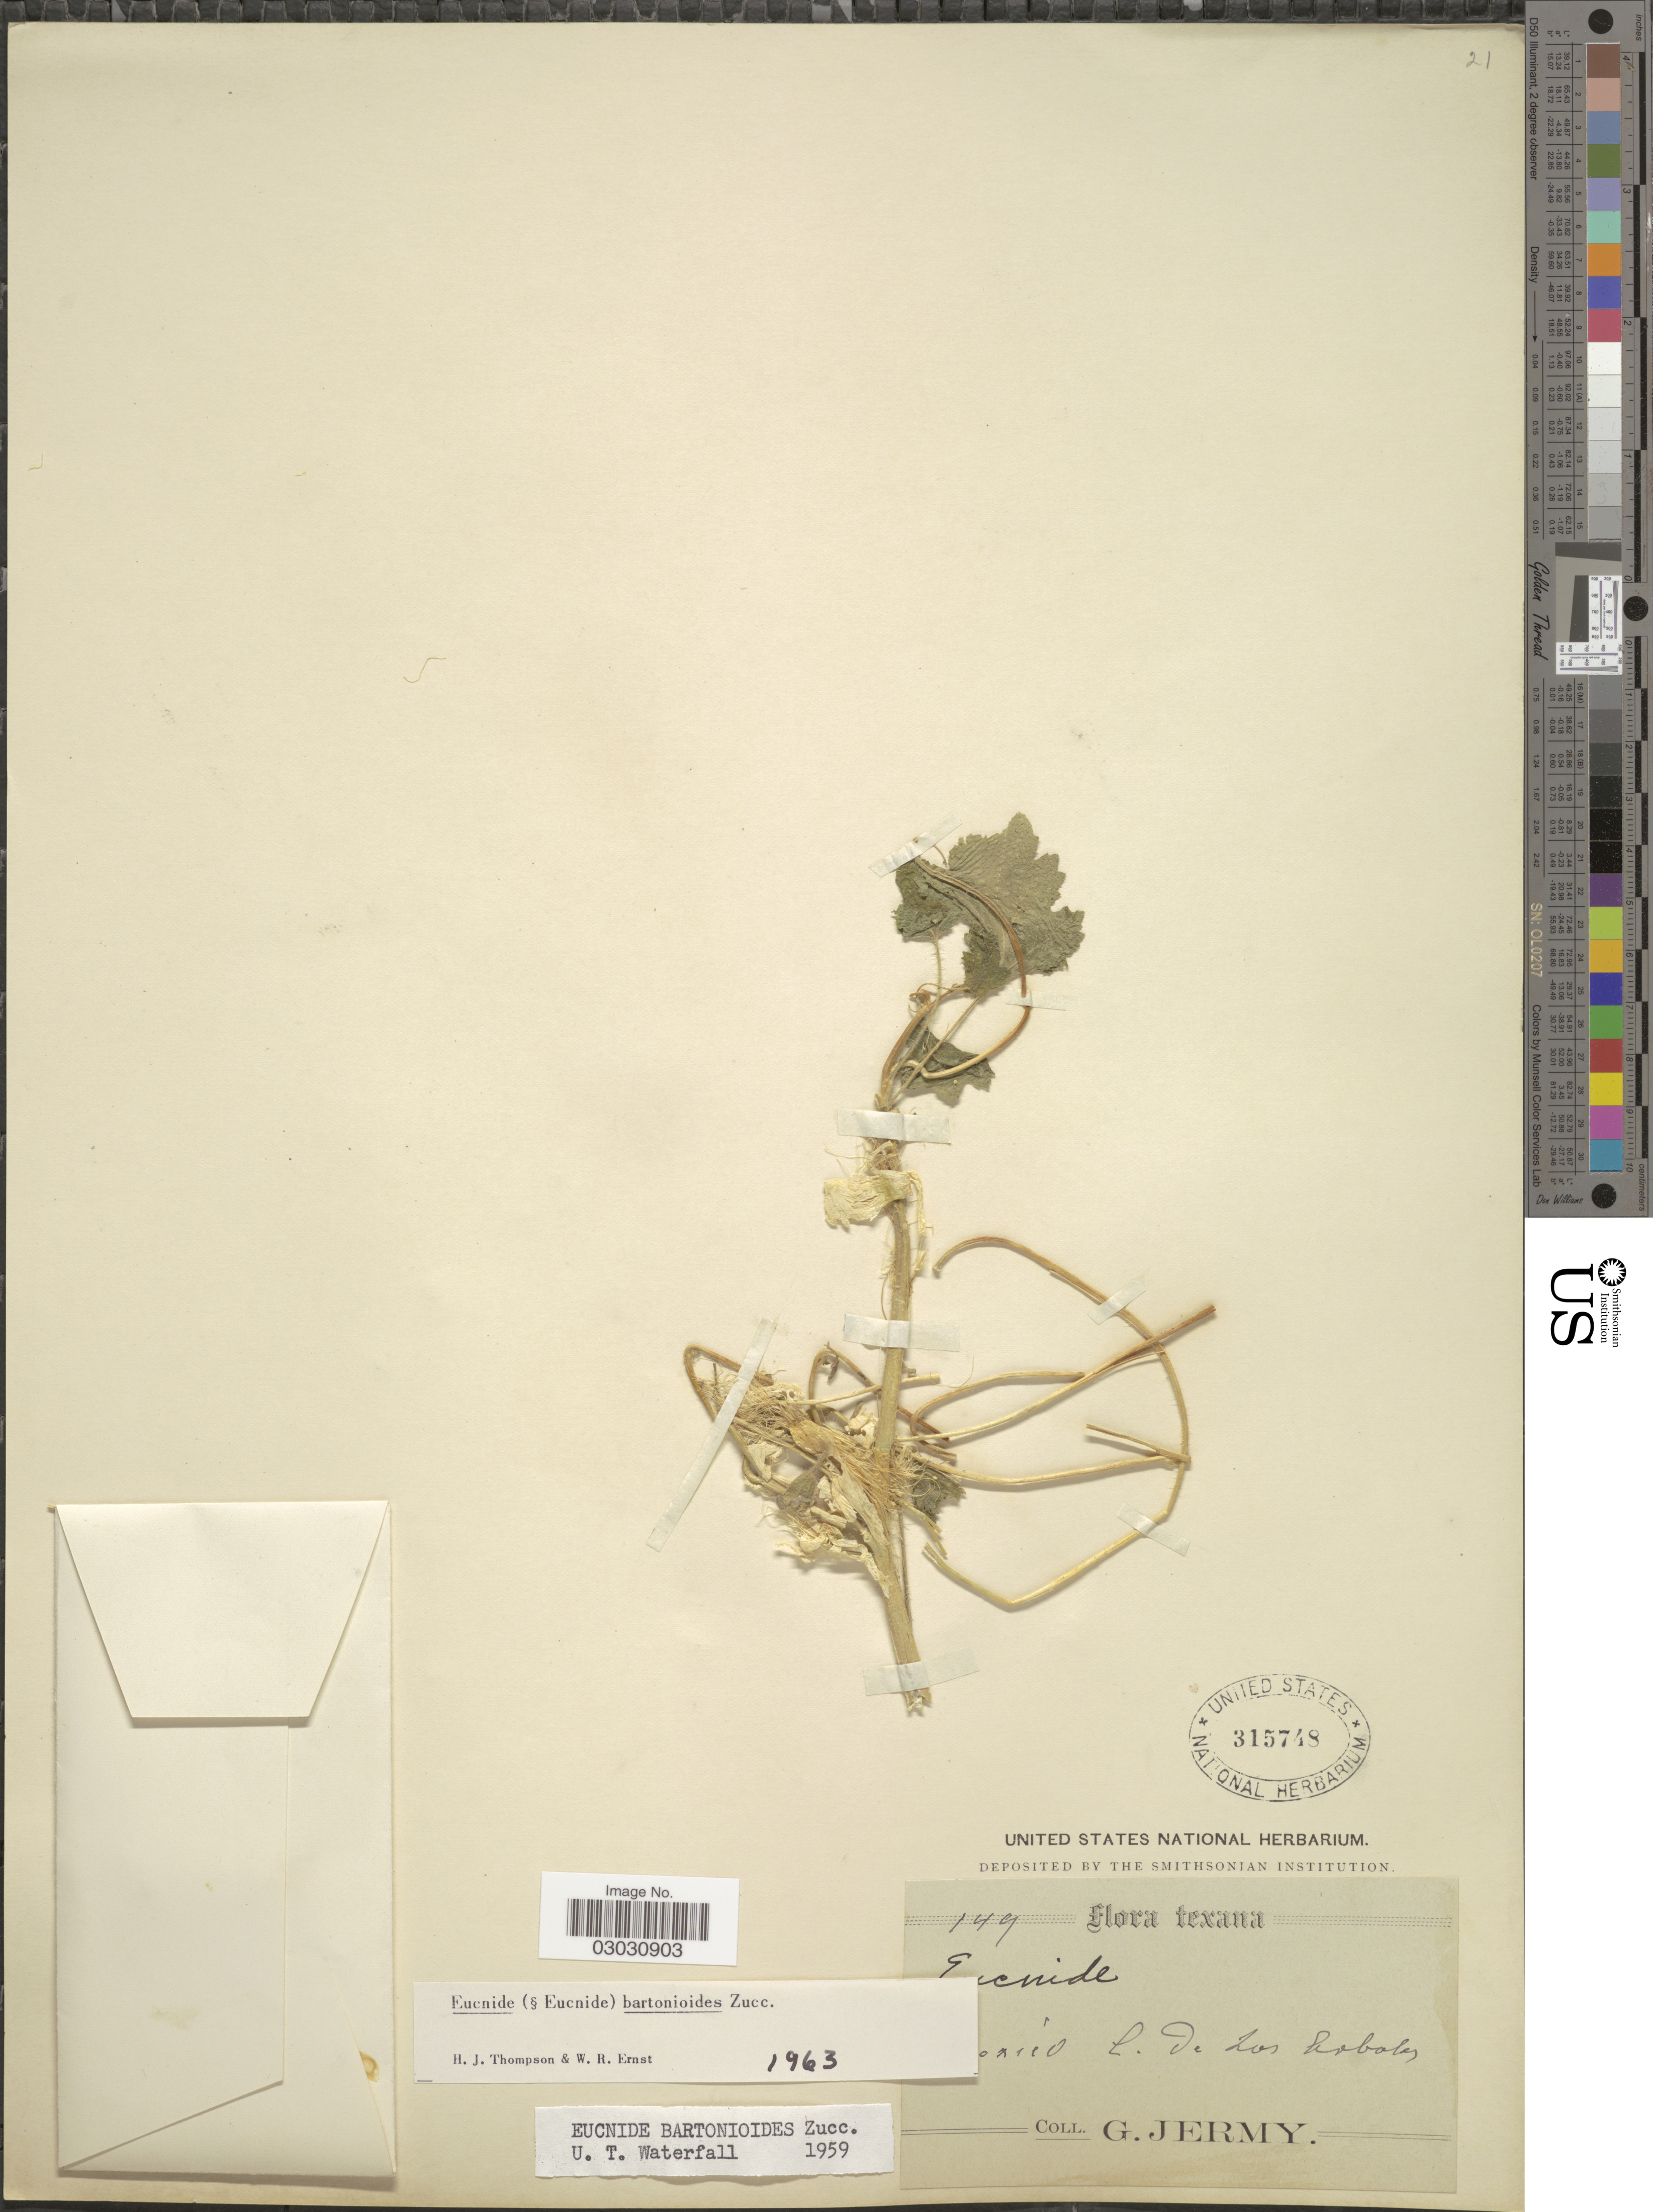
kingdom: Plantae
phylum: Tracheophyta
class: Magnoliopsida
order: Cornales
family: Loasaceae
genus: Eucnide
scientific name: Eucnide bartonioides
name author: Zucc.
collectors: G. Jermy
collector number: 149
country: Mexico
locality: Cañon de Los Ancoles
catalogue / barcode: US 315748